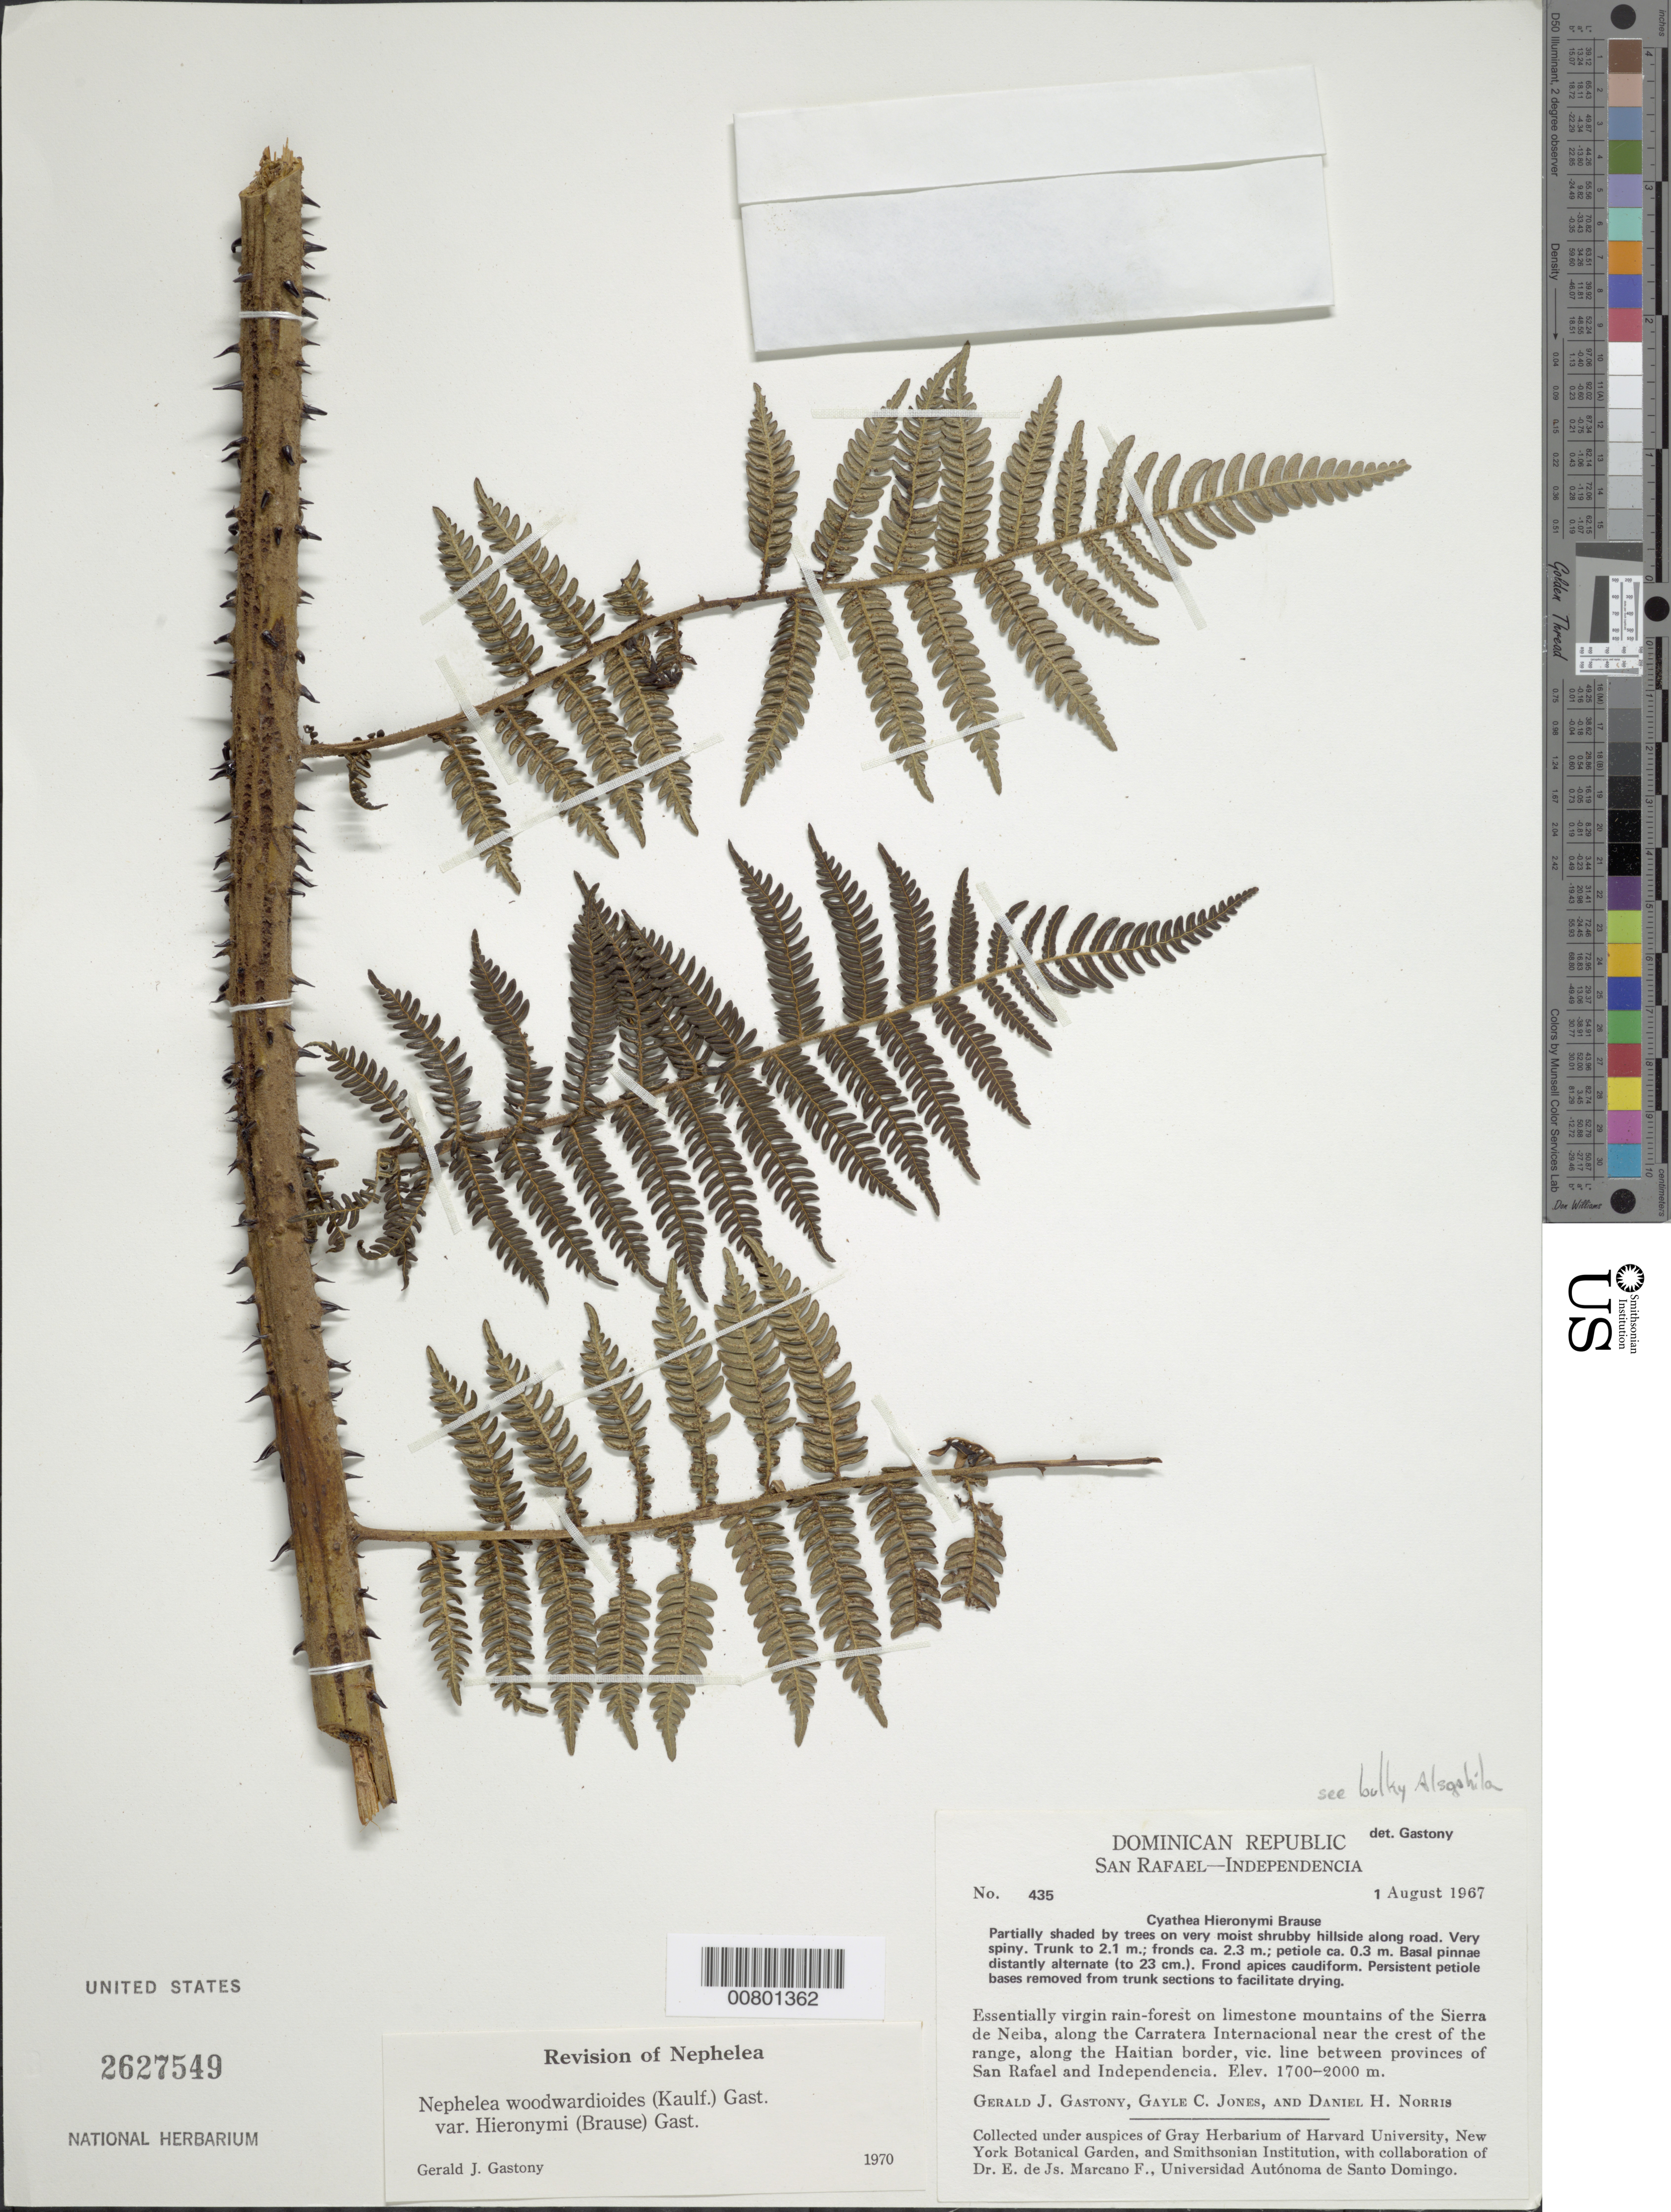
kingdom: Plantae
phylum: Tracheophyta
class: Polypodiopsida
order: Cyatheales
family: Cyatheaceae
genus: Alsophila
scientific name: Alsophila woodwardioides var. hieronymii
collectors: G. Gastony, G. C. Jones & D. H. Norris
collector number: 435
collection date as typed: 01 Aug 1967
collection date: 1967-08-01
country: Dominican Republic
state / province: Independencia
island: Hispaniola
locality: San Rafael-Independencia, Sierra de Neiba, Carratera International, along Haitian border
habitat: Essentially virgin rainforest on limestone mountain; partially shaded by trees on very moist shrubby hillside along road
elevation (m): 1700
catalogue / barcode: US 2627549